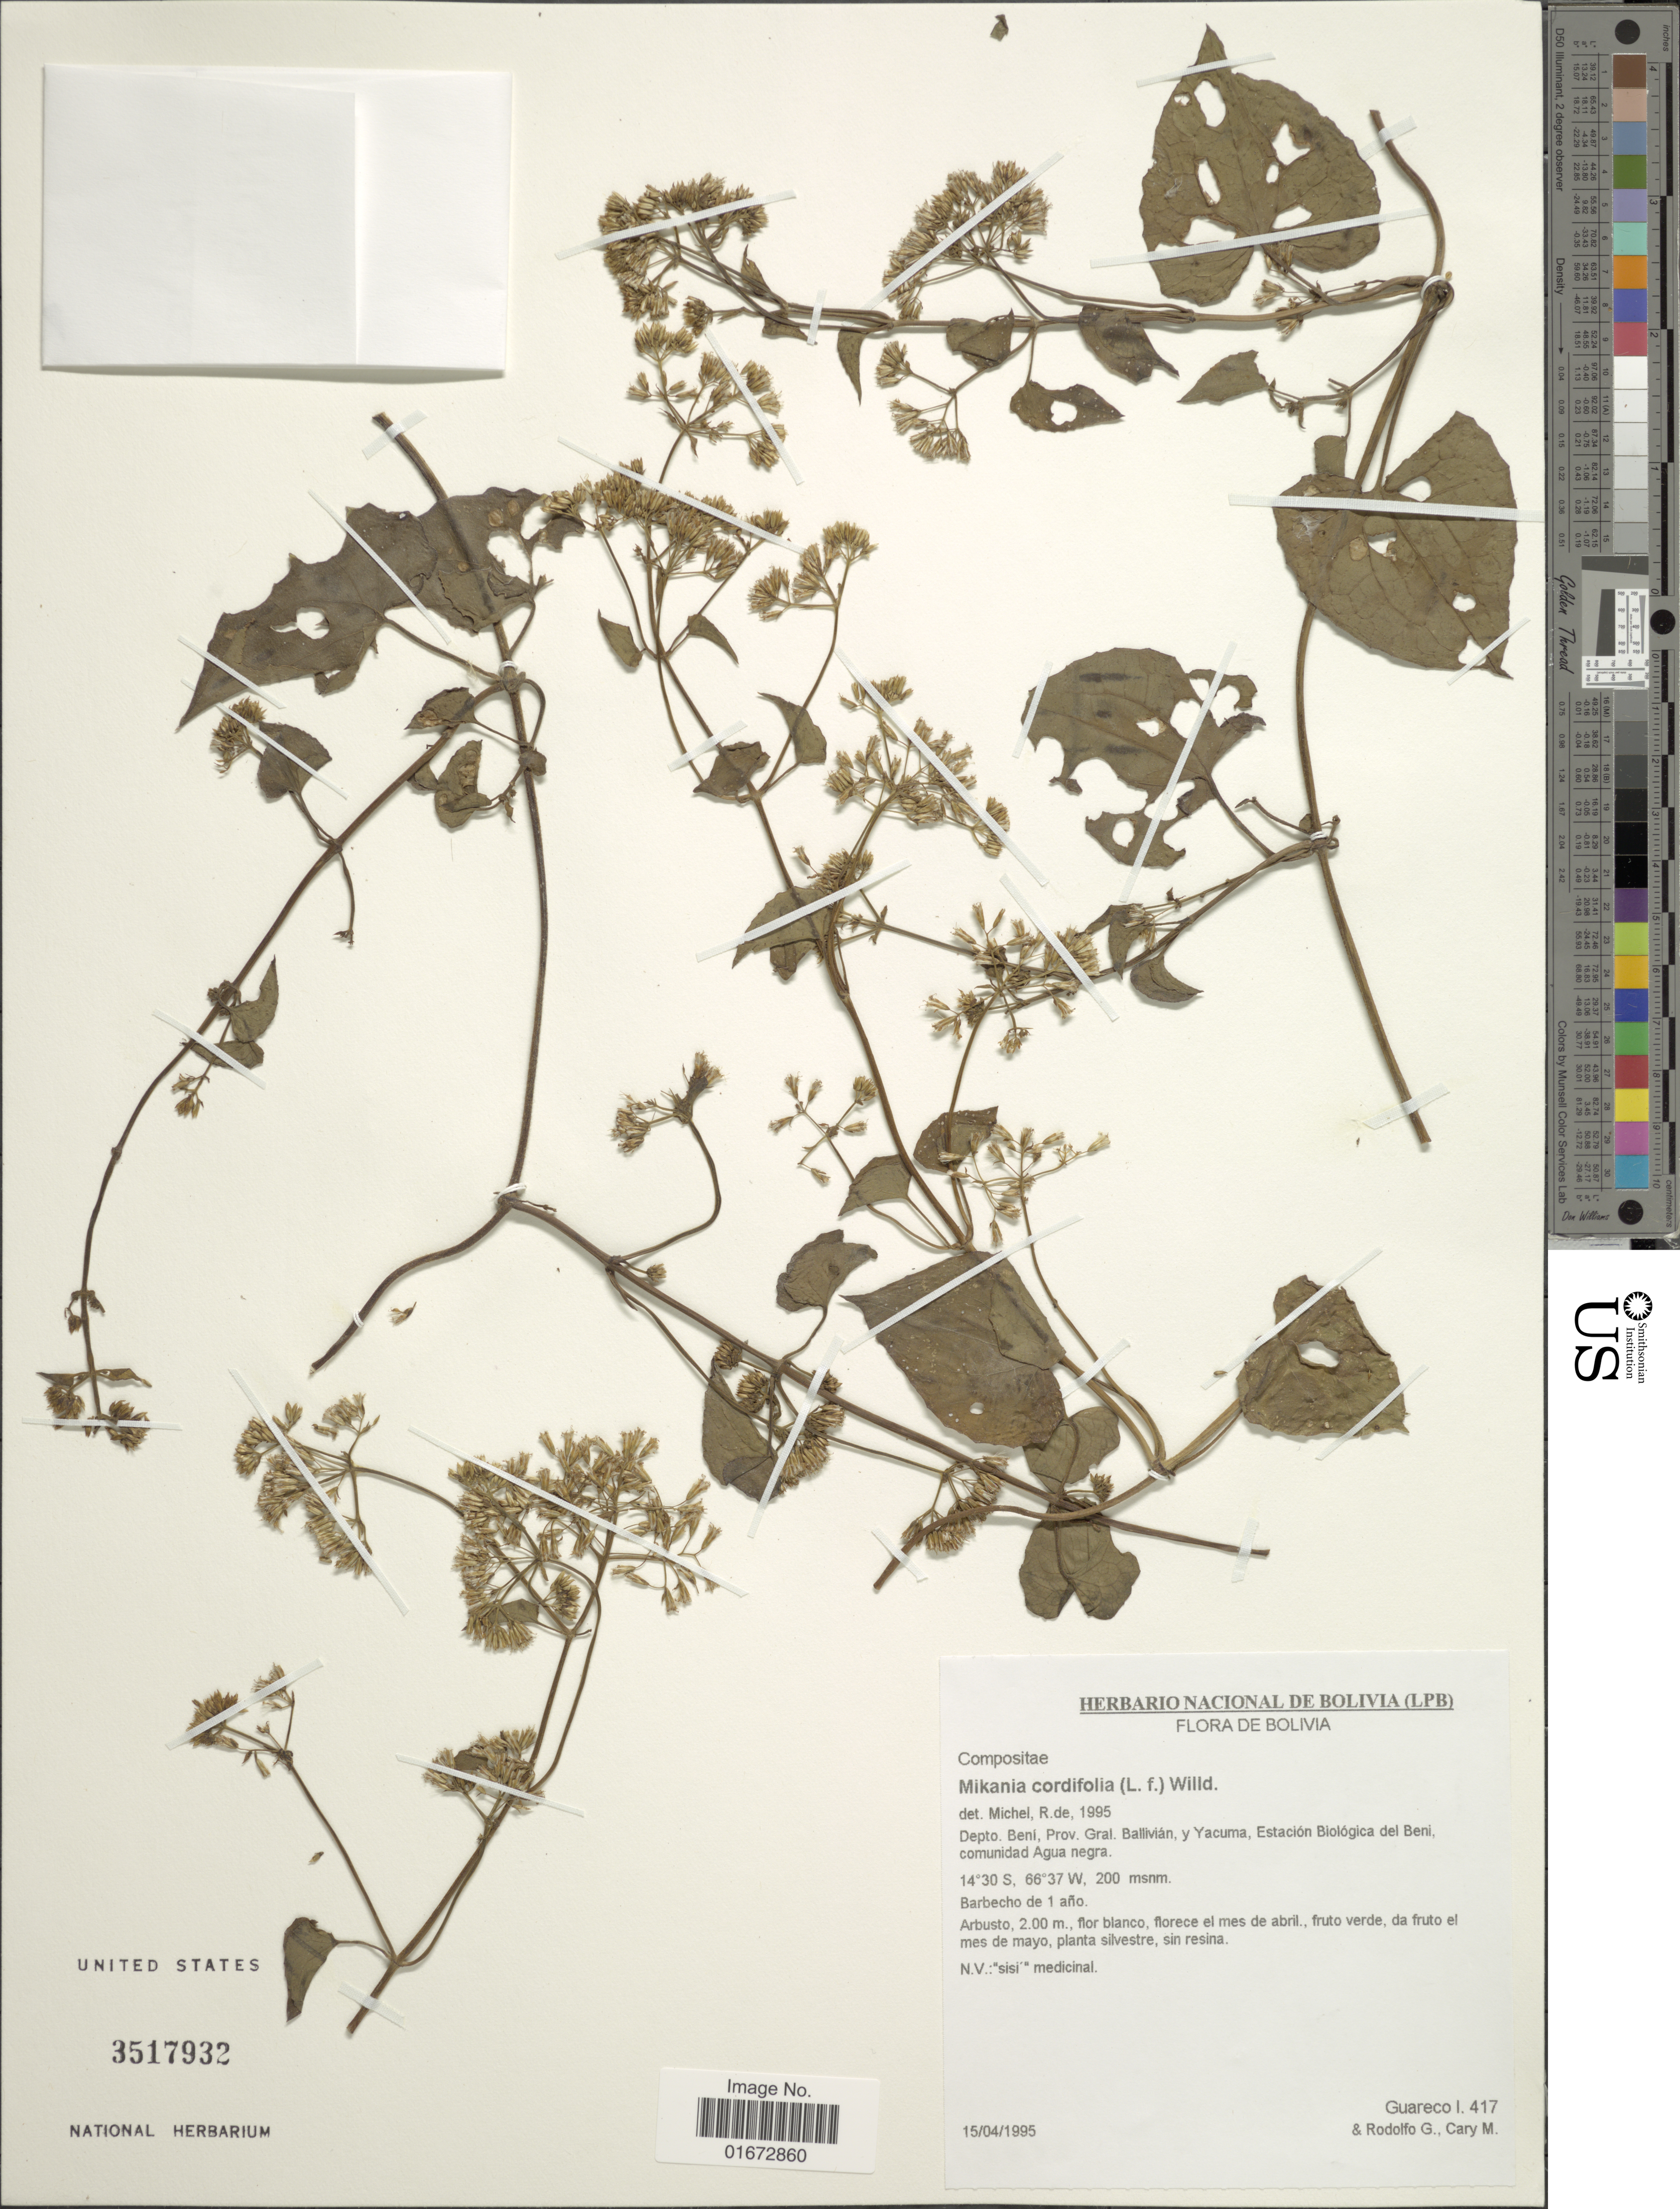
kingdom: Plantae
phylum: Tracheophyta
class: Magnoliopsida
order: Asterales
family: Asteraceae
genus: Mikania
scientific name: Mikania micrantha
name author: Kunth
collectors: I. Guareco, G. Rodolfo & M. Cary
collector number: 417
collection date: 1995-04-15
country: Bolivia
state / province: Beni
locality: Depto. Beni, Prov. Gral. Ballivián, y Yacuma, Estación Biológica del Beni, comunidad Agua negra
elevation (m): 200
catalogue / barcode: US 3517932